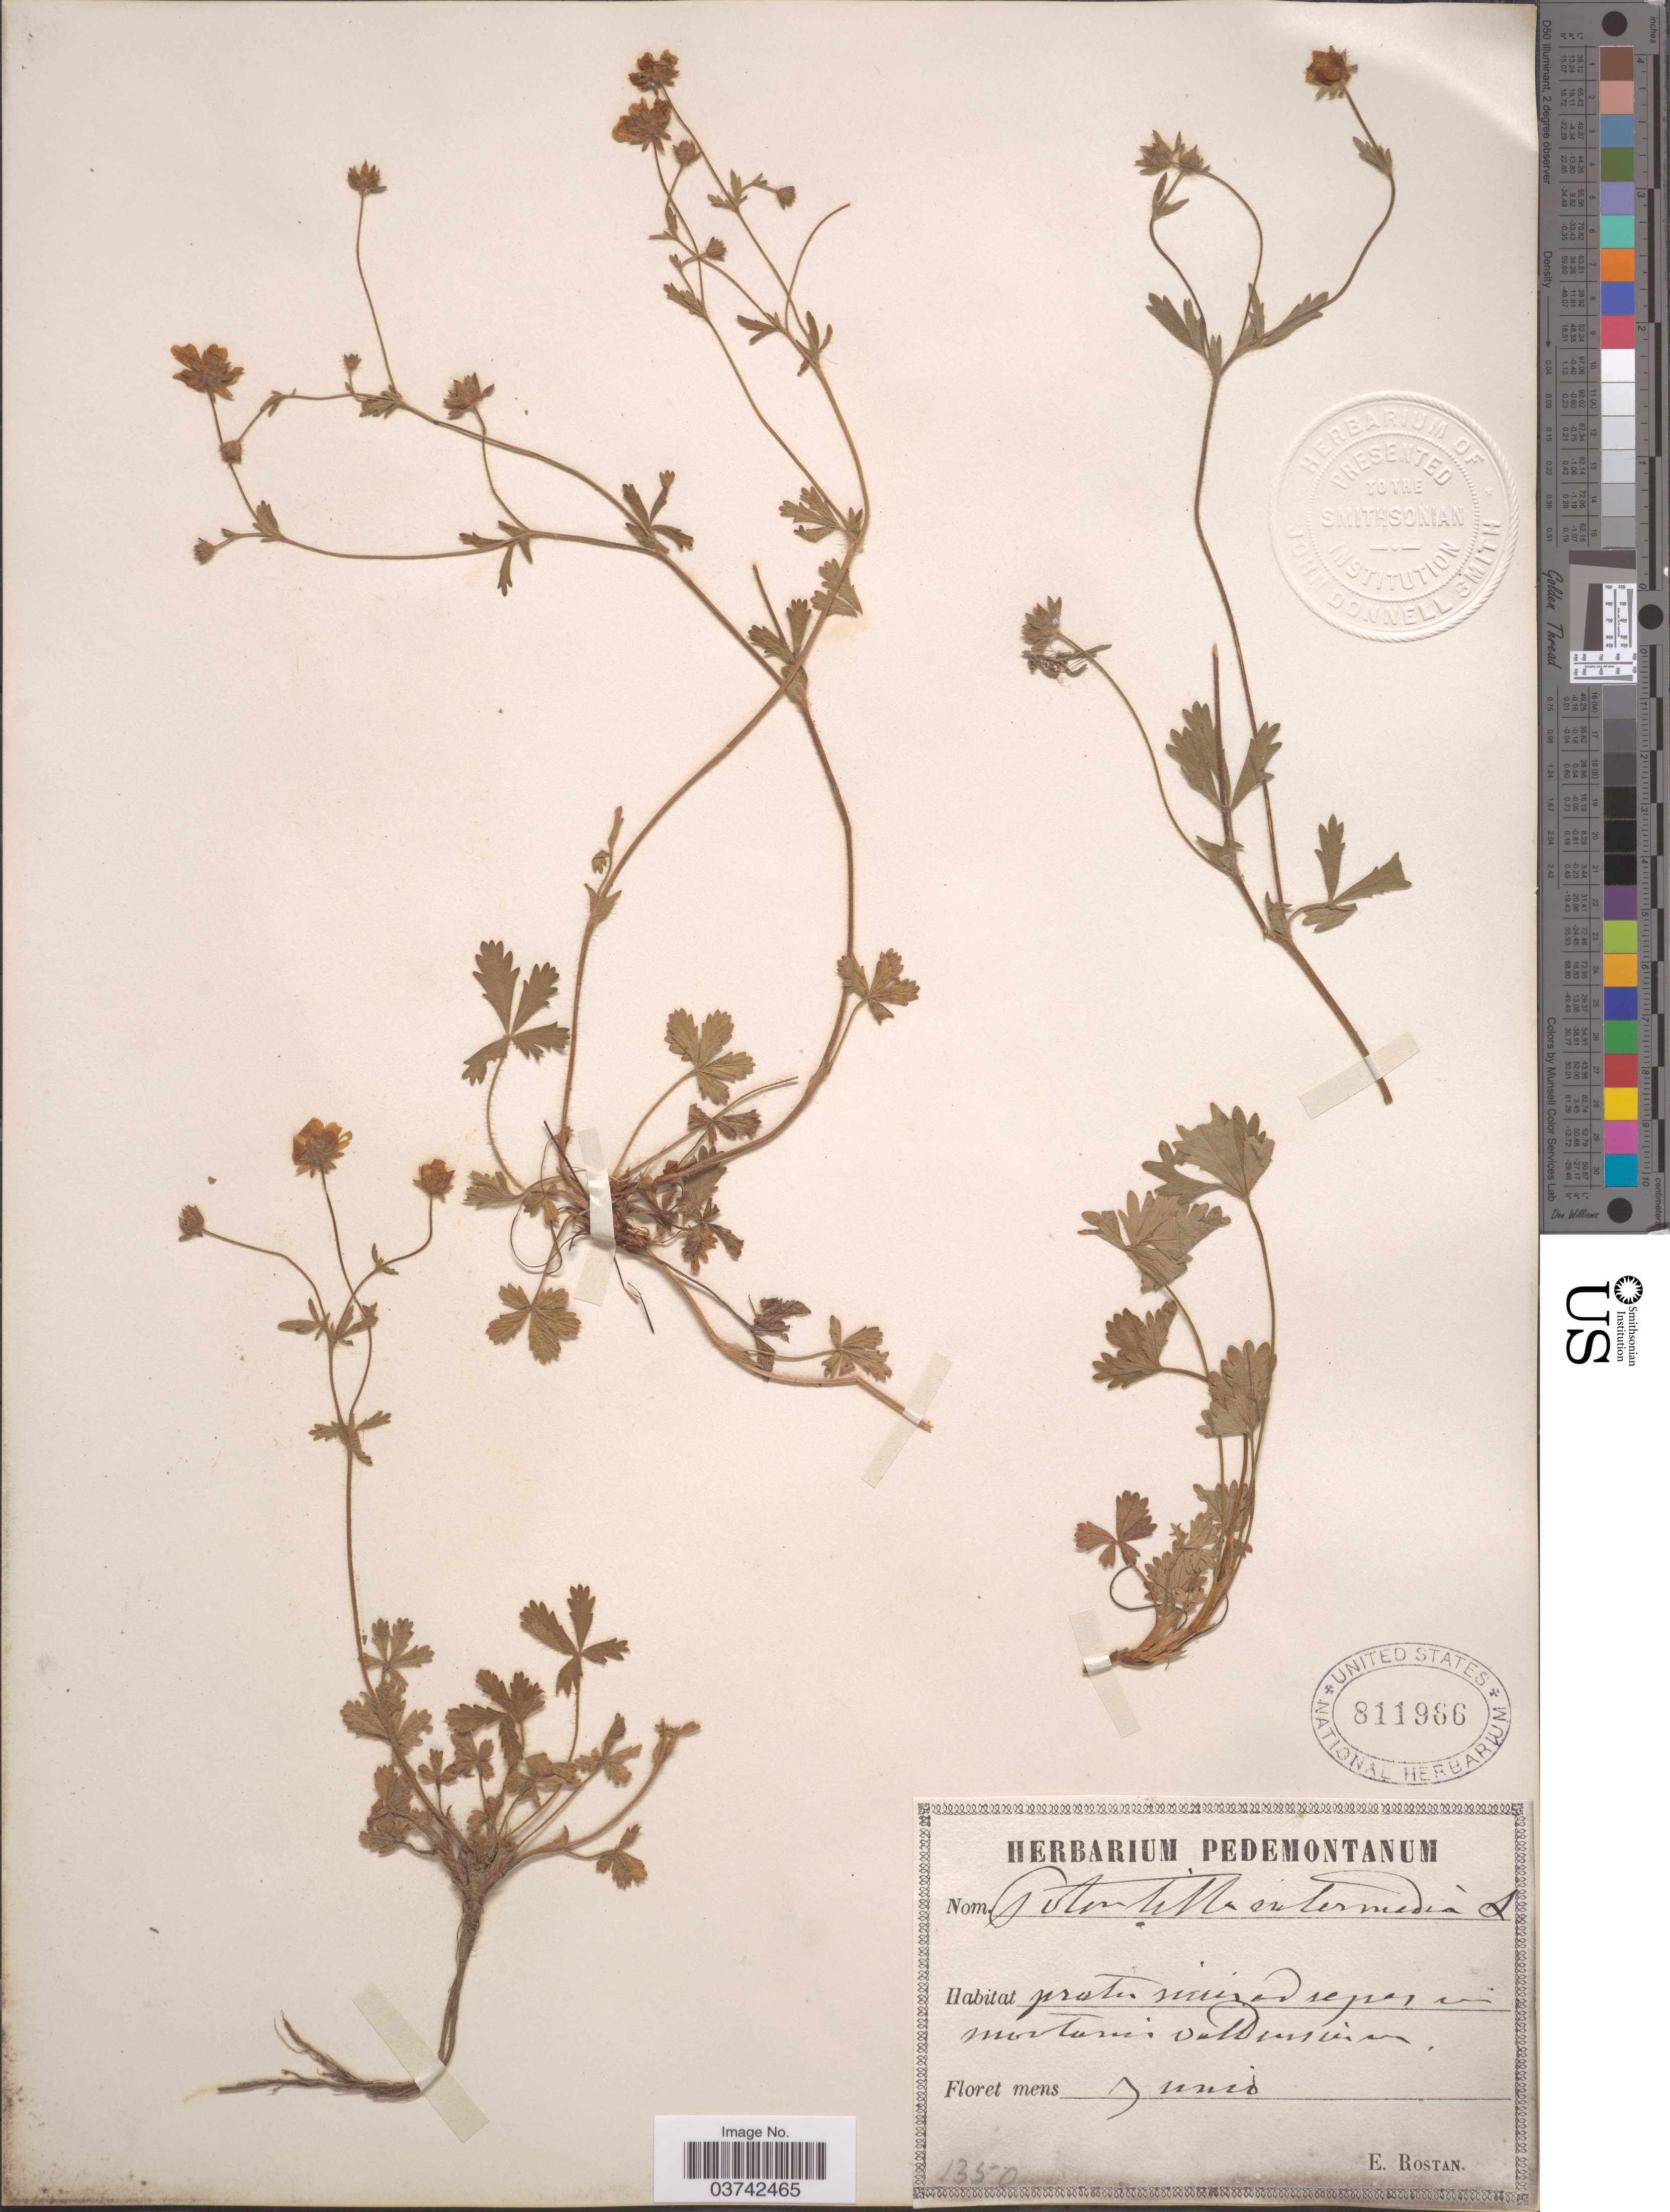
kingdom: Plantae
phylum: Tracheophyta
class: Magnoliopsida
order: Rosales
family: Rosaceae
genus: Potentilla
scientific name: Potentilla intermedia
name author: L.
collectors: E. Rostan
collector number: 1350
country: Italy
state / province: Piedmont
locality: Montanis Vallensicum. [interpreted]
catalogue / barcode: US 811966